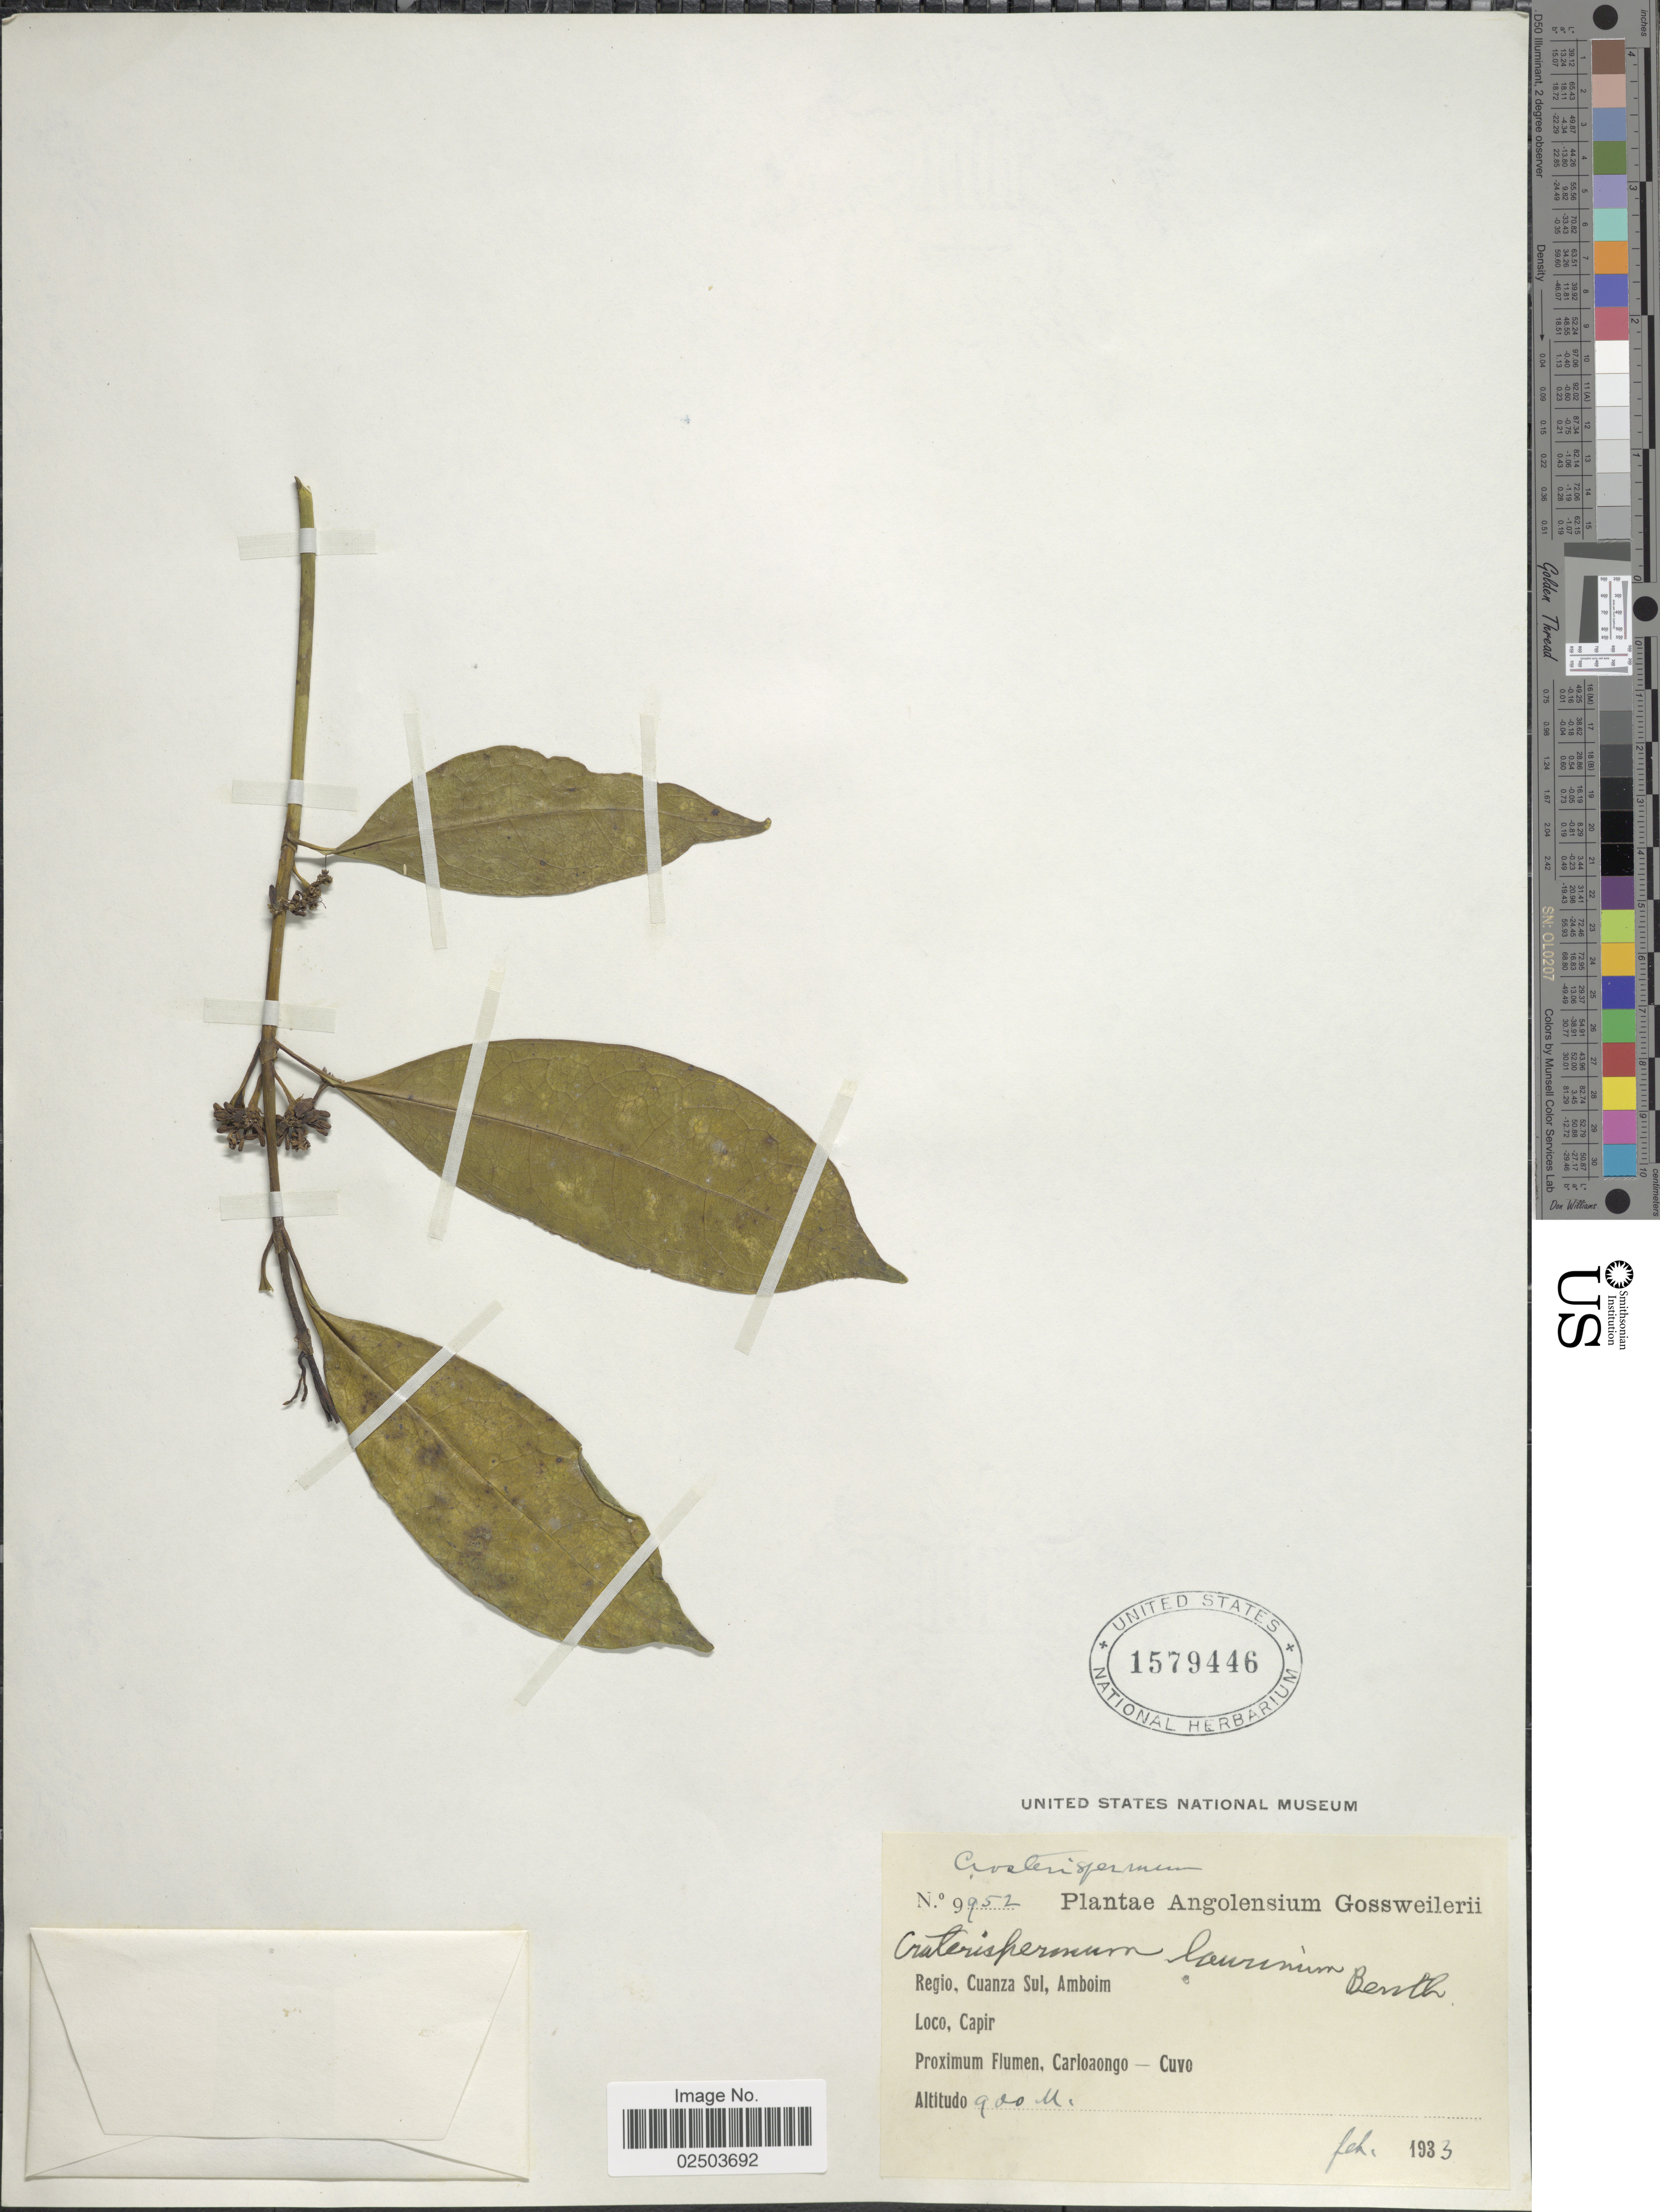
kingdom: Plantae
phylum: Tracheophyta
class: Magnoliopsida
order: Gentianales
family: Rubiaceae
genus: Craterispermum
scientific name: Craterispermum laurinum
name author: (Poir.) Benth.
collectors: -. Gossweiler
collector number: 9952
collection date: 1933-02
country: Angola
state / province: Cuanza Sul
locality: Regio, Cuanza sul, Amboim, Capir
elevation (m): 900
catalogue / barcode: US 1579446